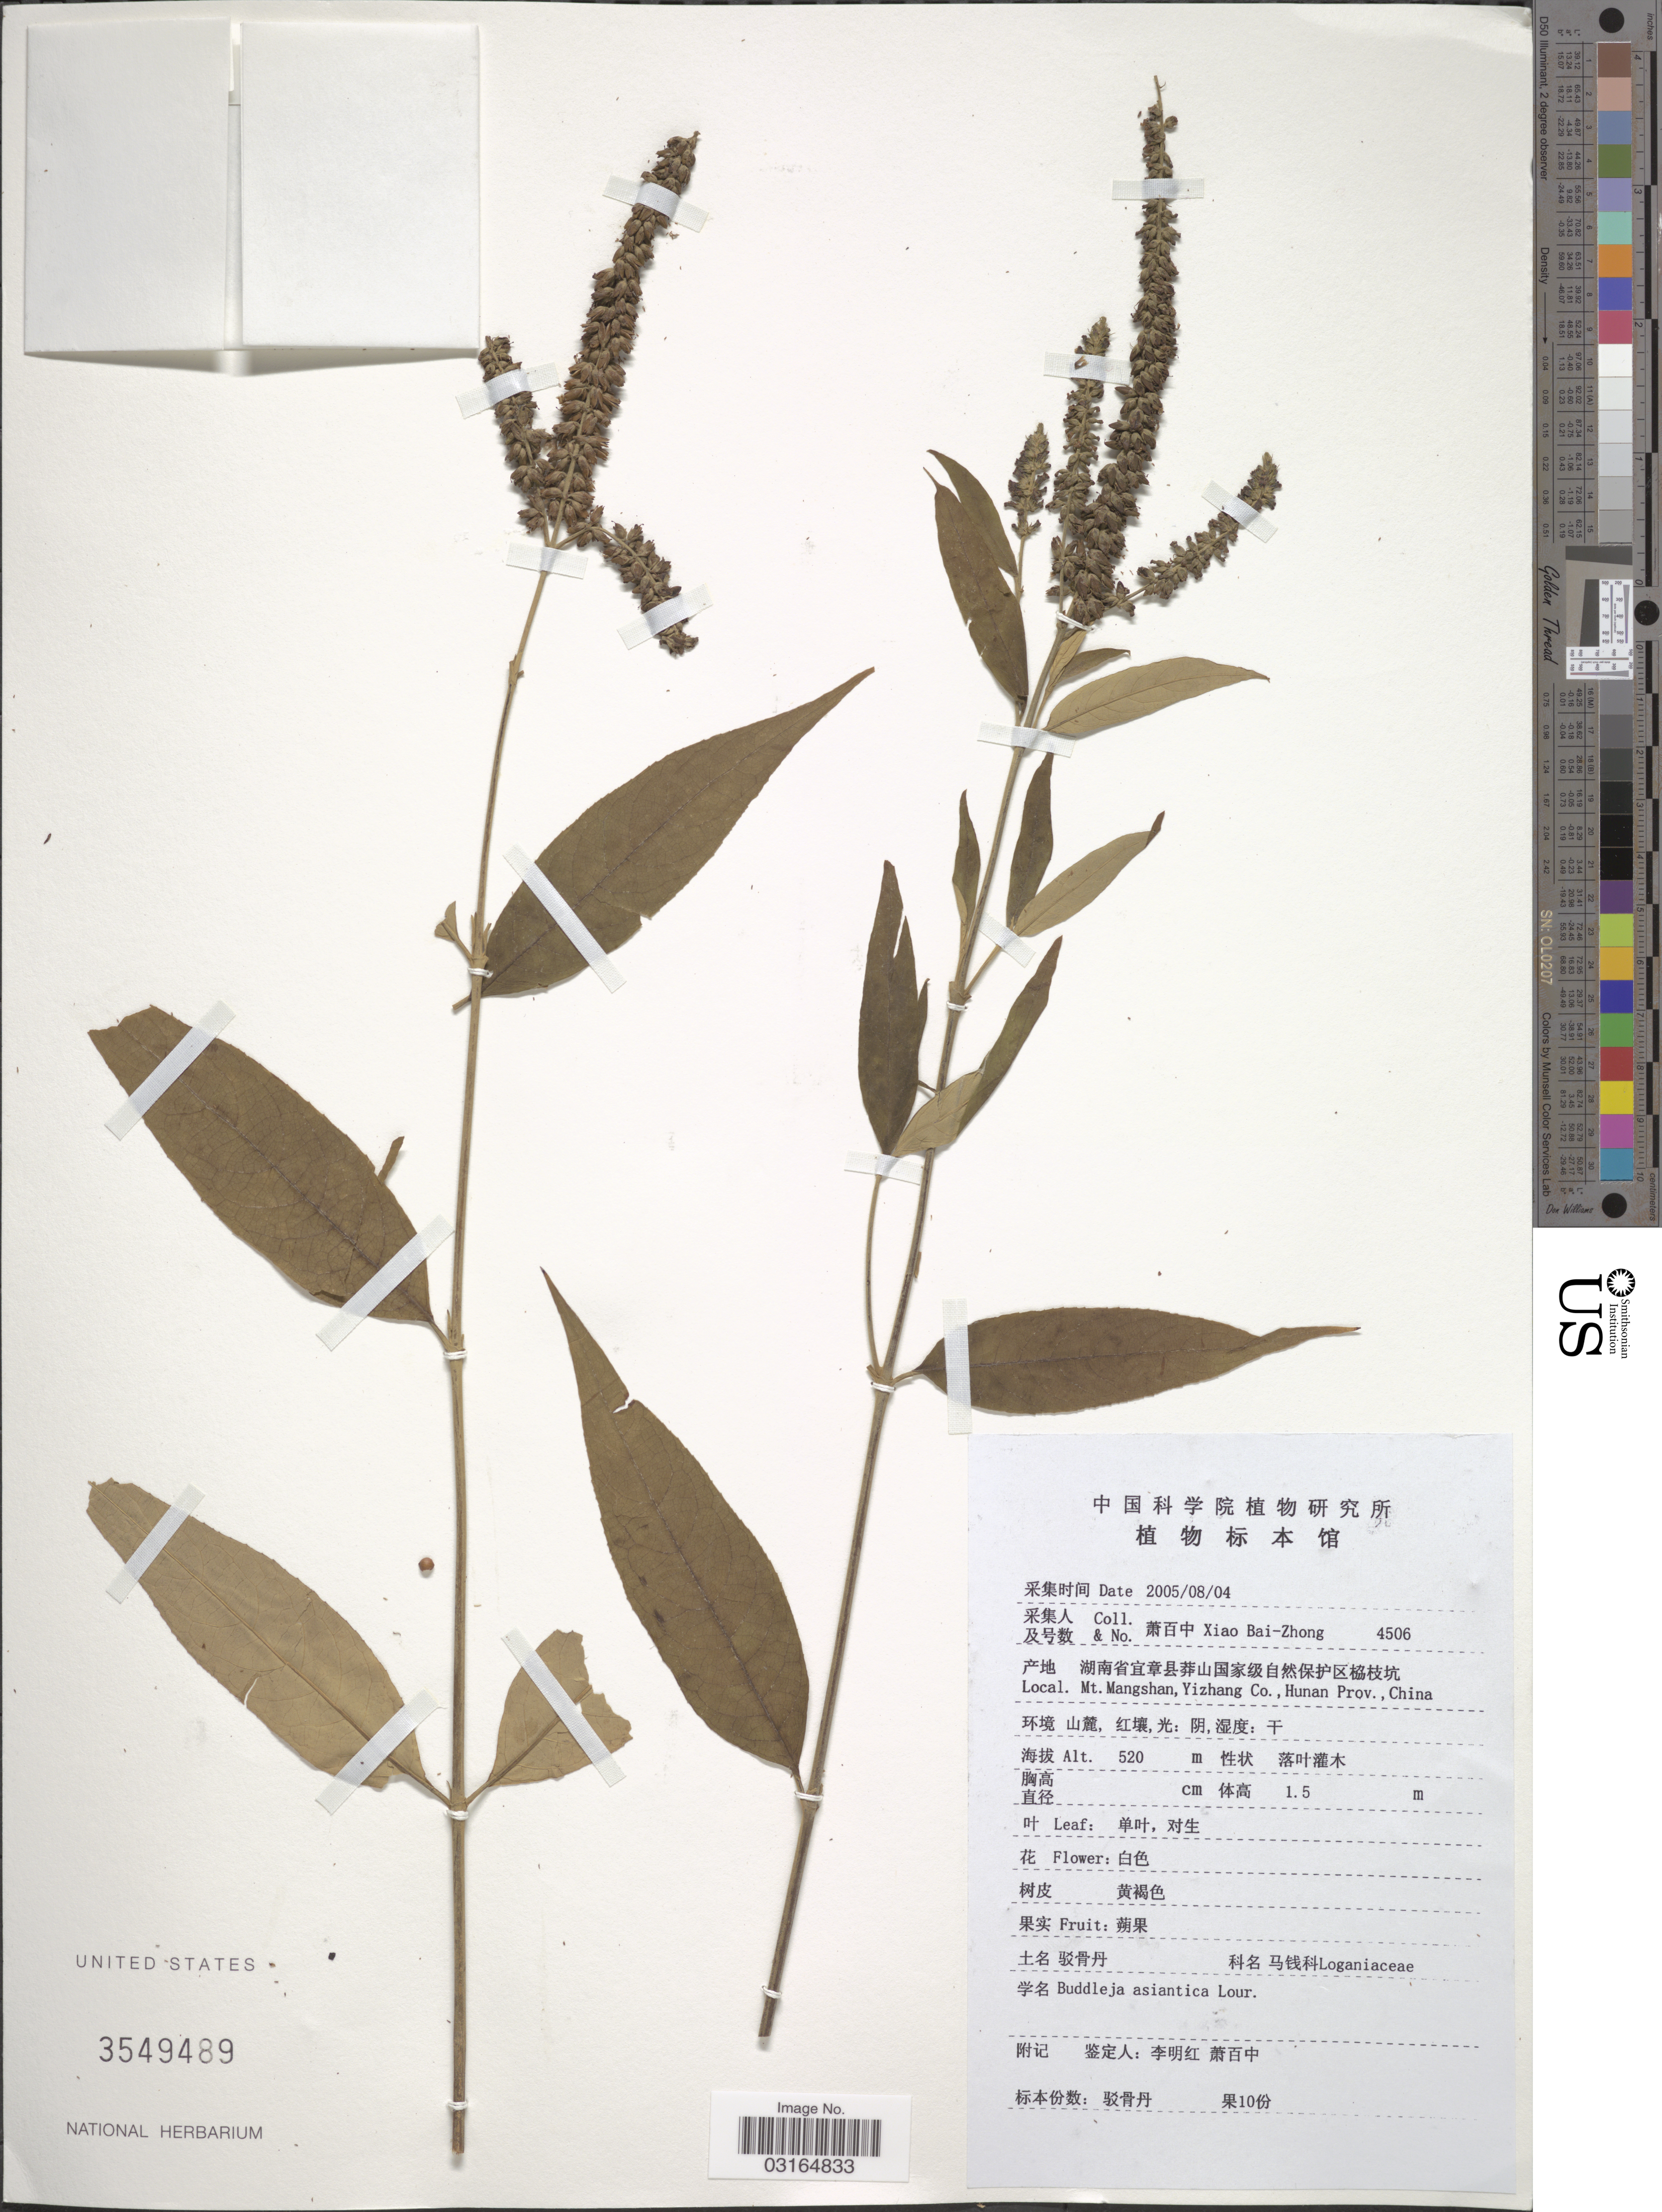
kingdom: Plantae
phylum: Tracheophyta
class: Magnoliopsida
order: Lamiales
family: Scrophulariaceae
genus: Buddleja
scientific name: Buddleja asiatica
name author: Lour.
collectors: B. Z. Xiao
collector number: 4506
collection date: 2005-08-04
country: China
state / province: Hunan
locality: Mt. Mangshan, Yizhang Co.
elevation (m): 520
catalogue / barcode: US 3549489